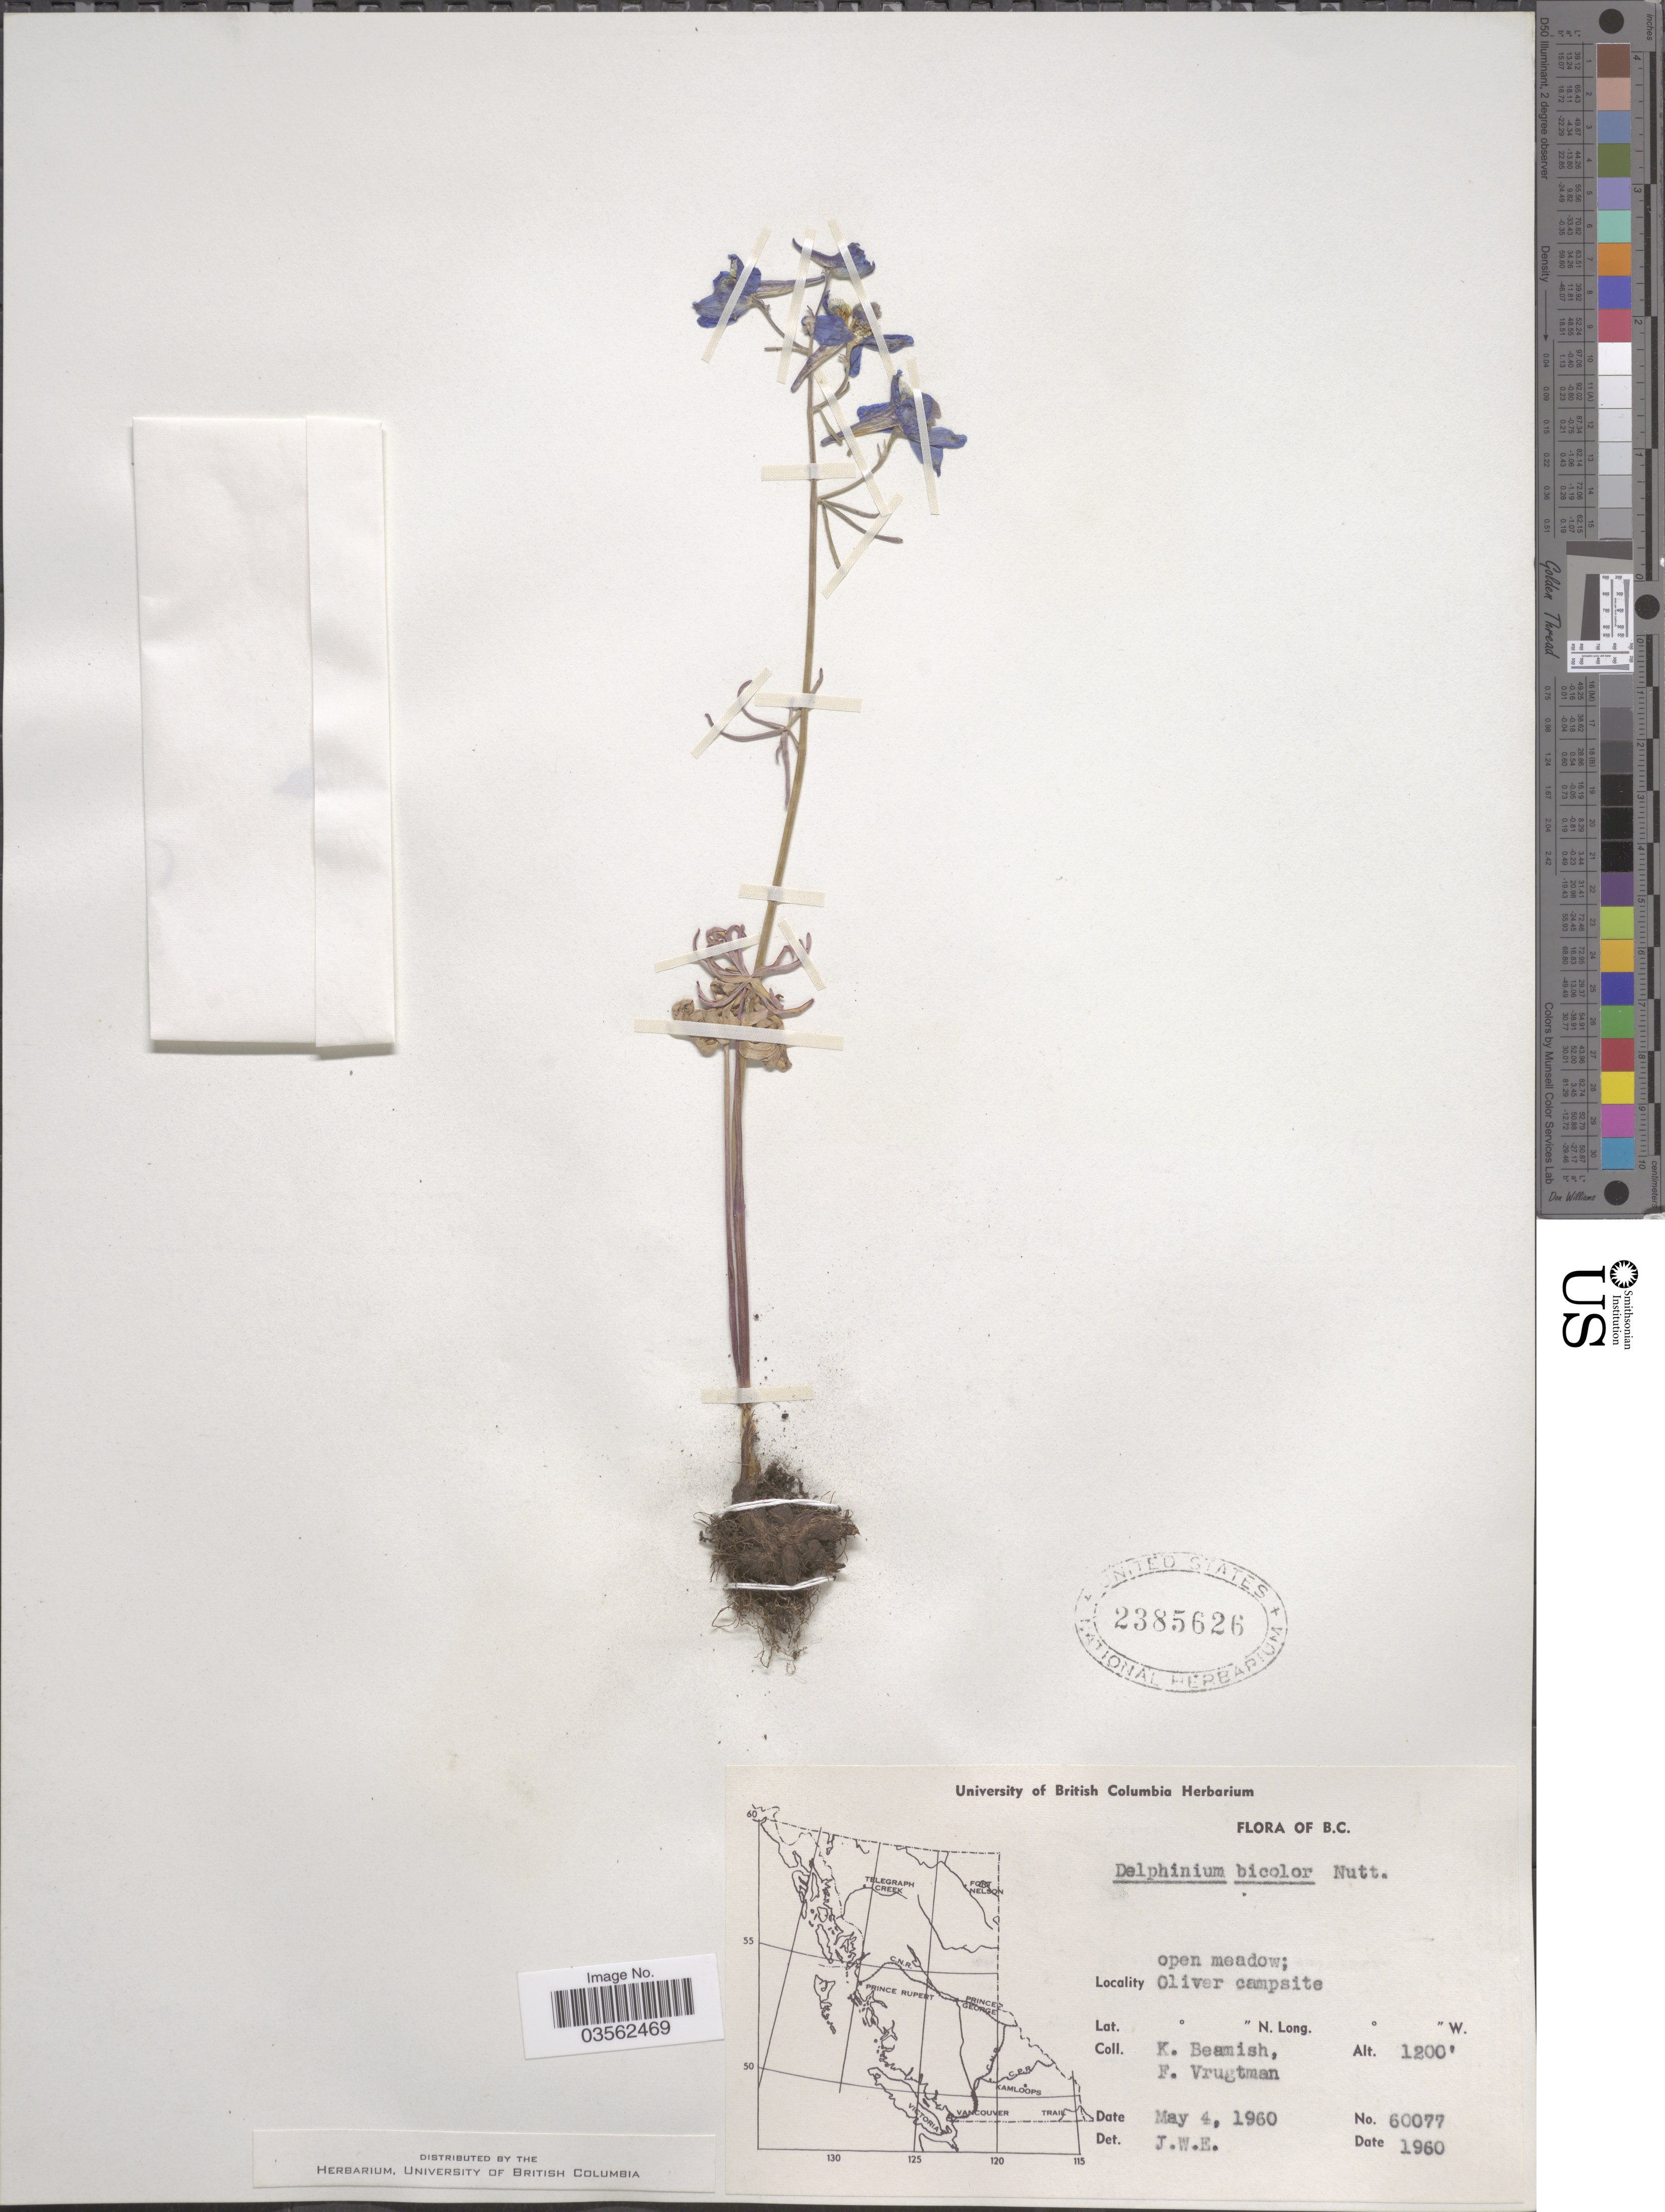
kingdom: Plantae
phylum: Tracheophyta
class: Magnoliopsida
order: Ranunculales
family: Ranunculaceae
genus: Delphinium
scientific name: Delphinium bicolor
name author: Nutt.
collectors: K. Beamish & F. Vrugtman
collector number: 60077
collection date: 1960-05-04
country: Canada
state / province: British Columbia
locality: Oliver campsite.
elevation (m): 366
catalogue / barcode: US 2385626